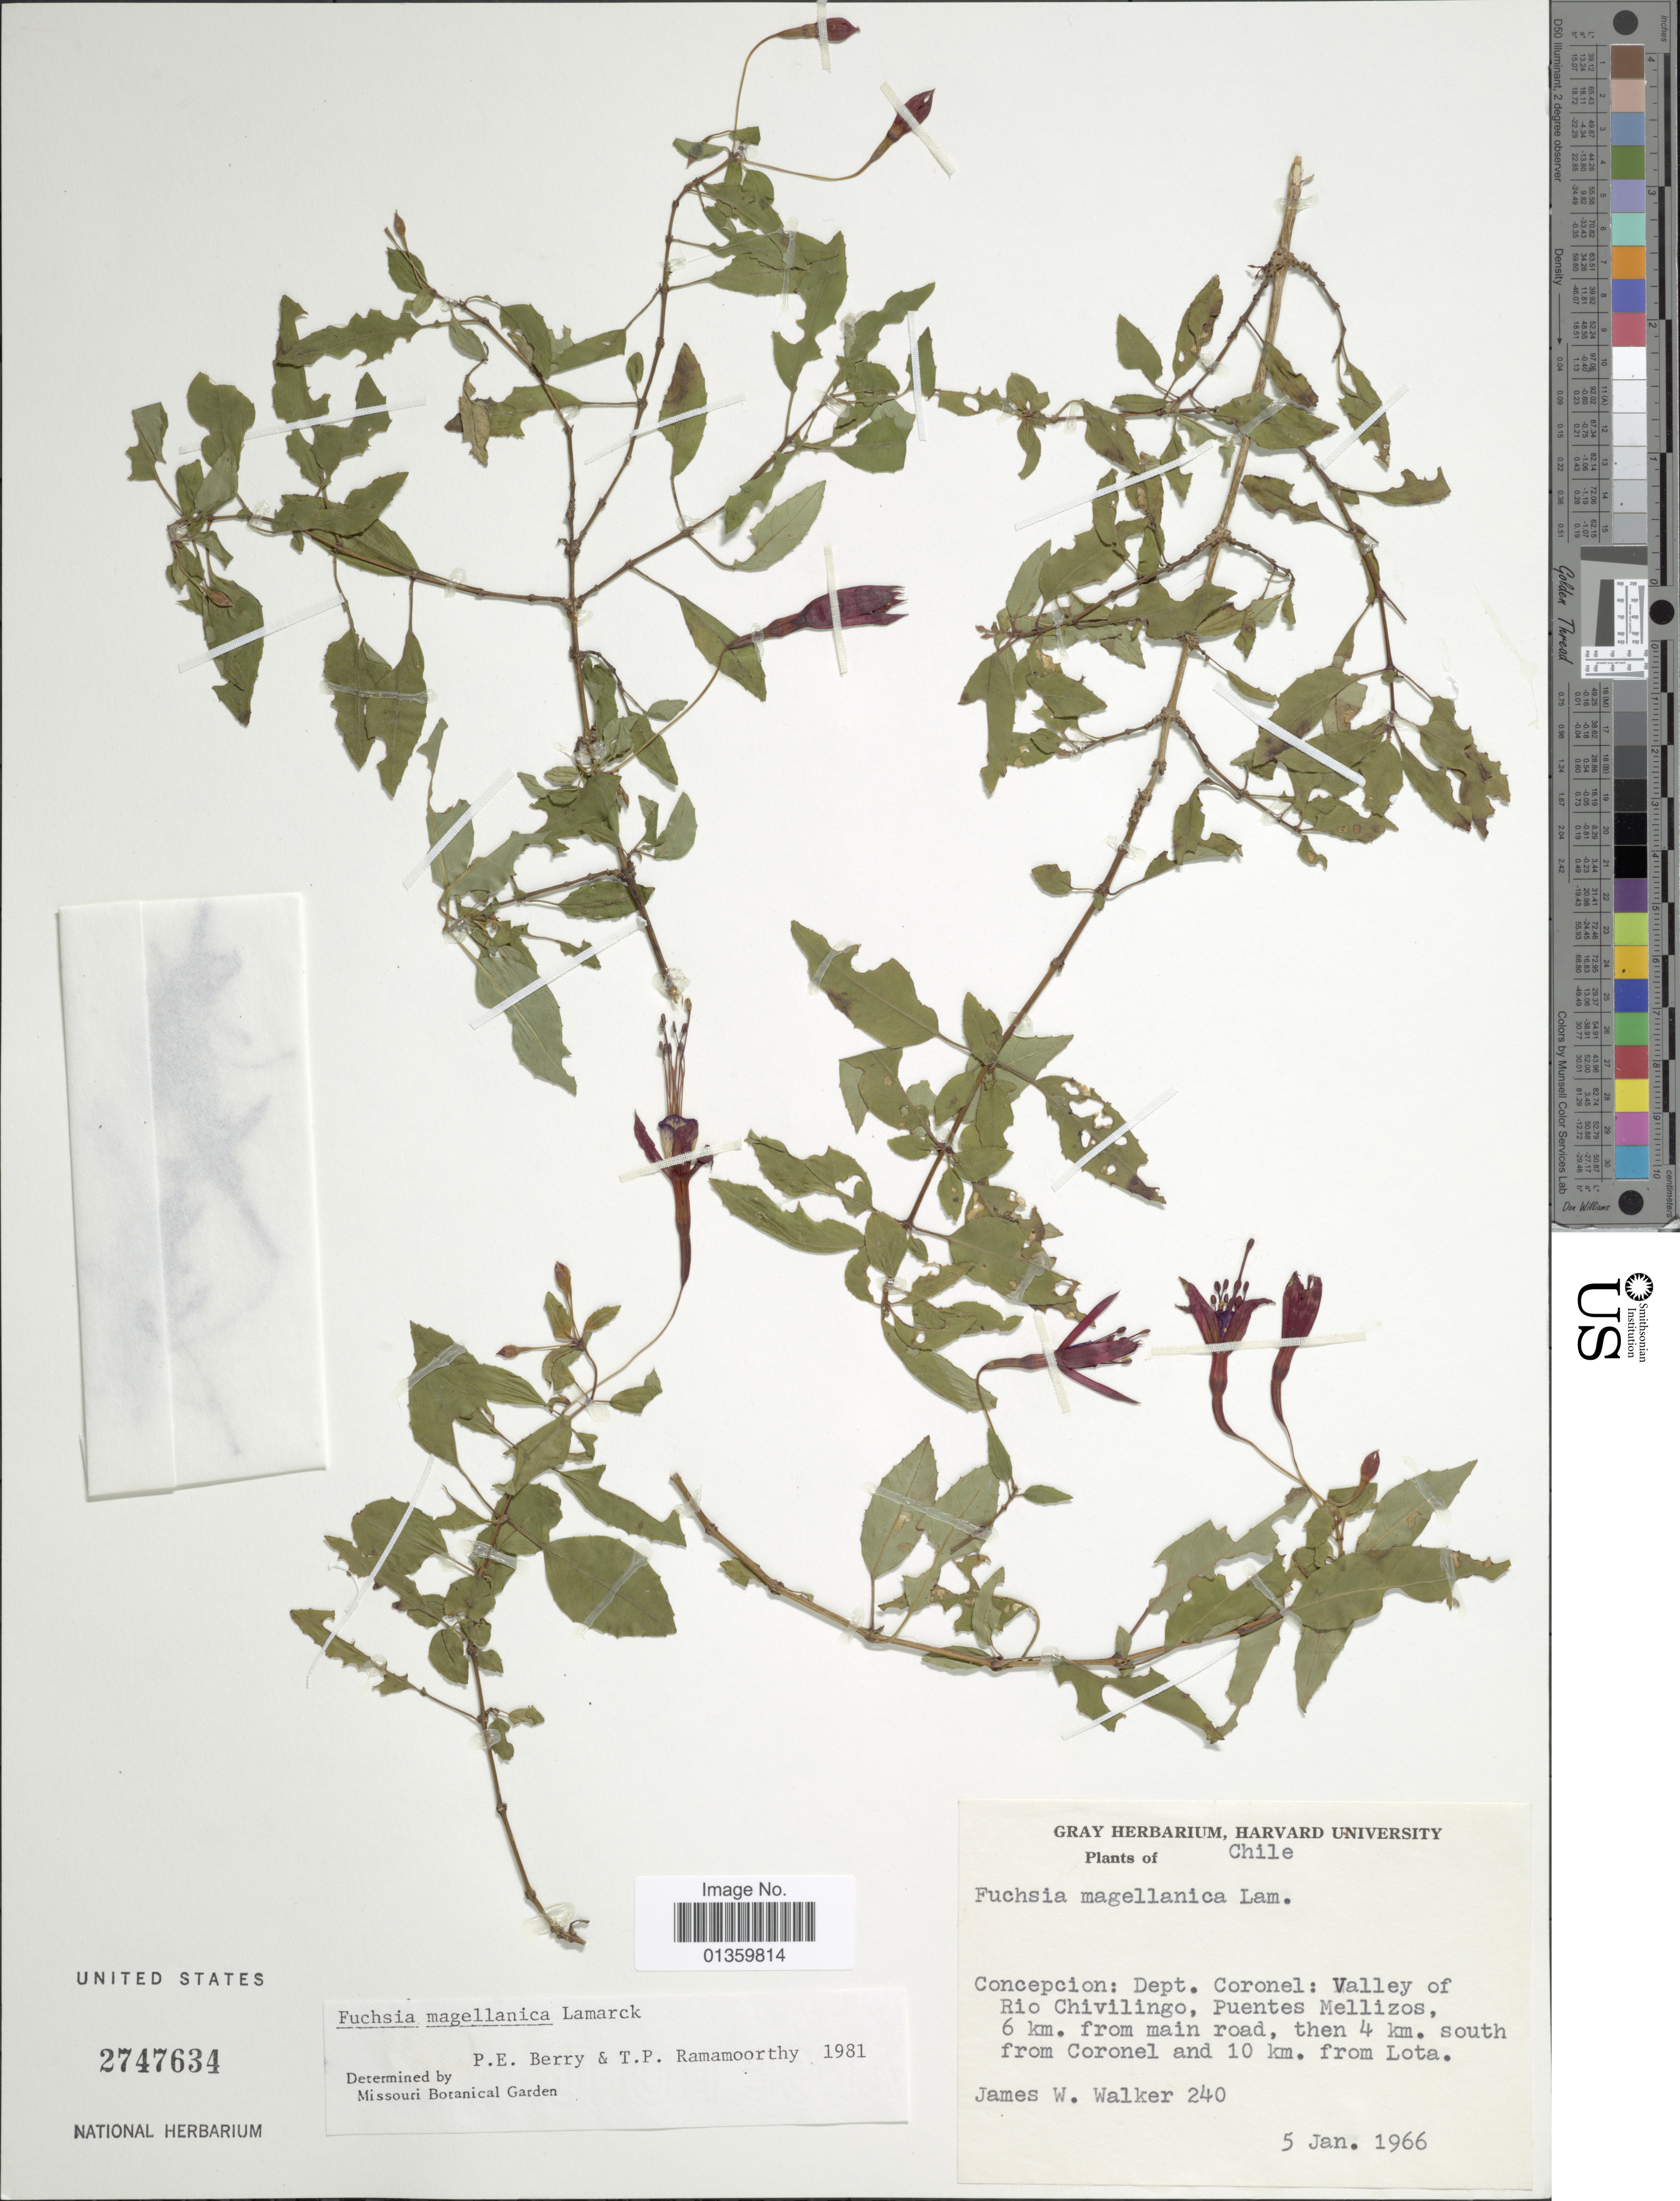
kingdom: Plantae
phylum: Tracheophyta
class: Magnoliopsida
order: Myrtales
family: Onagraceae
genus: Fuchsia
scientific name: Fuchsia magellanica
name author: Lam.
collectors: J. W. Walker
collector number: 240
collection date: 1966-01-05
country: Chile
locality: Concepcion: Dept. Coronel: Valley of Rio Chivilingo, Puentes Mellizos, 6 km. from main road, then 4 km. south from Coronel and 10 km. from Lota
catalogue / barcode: US 2747634